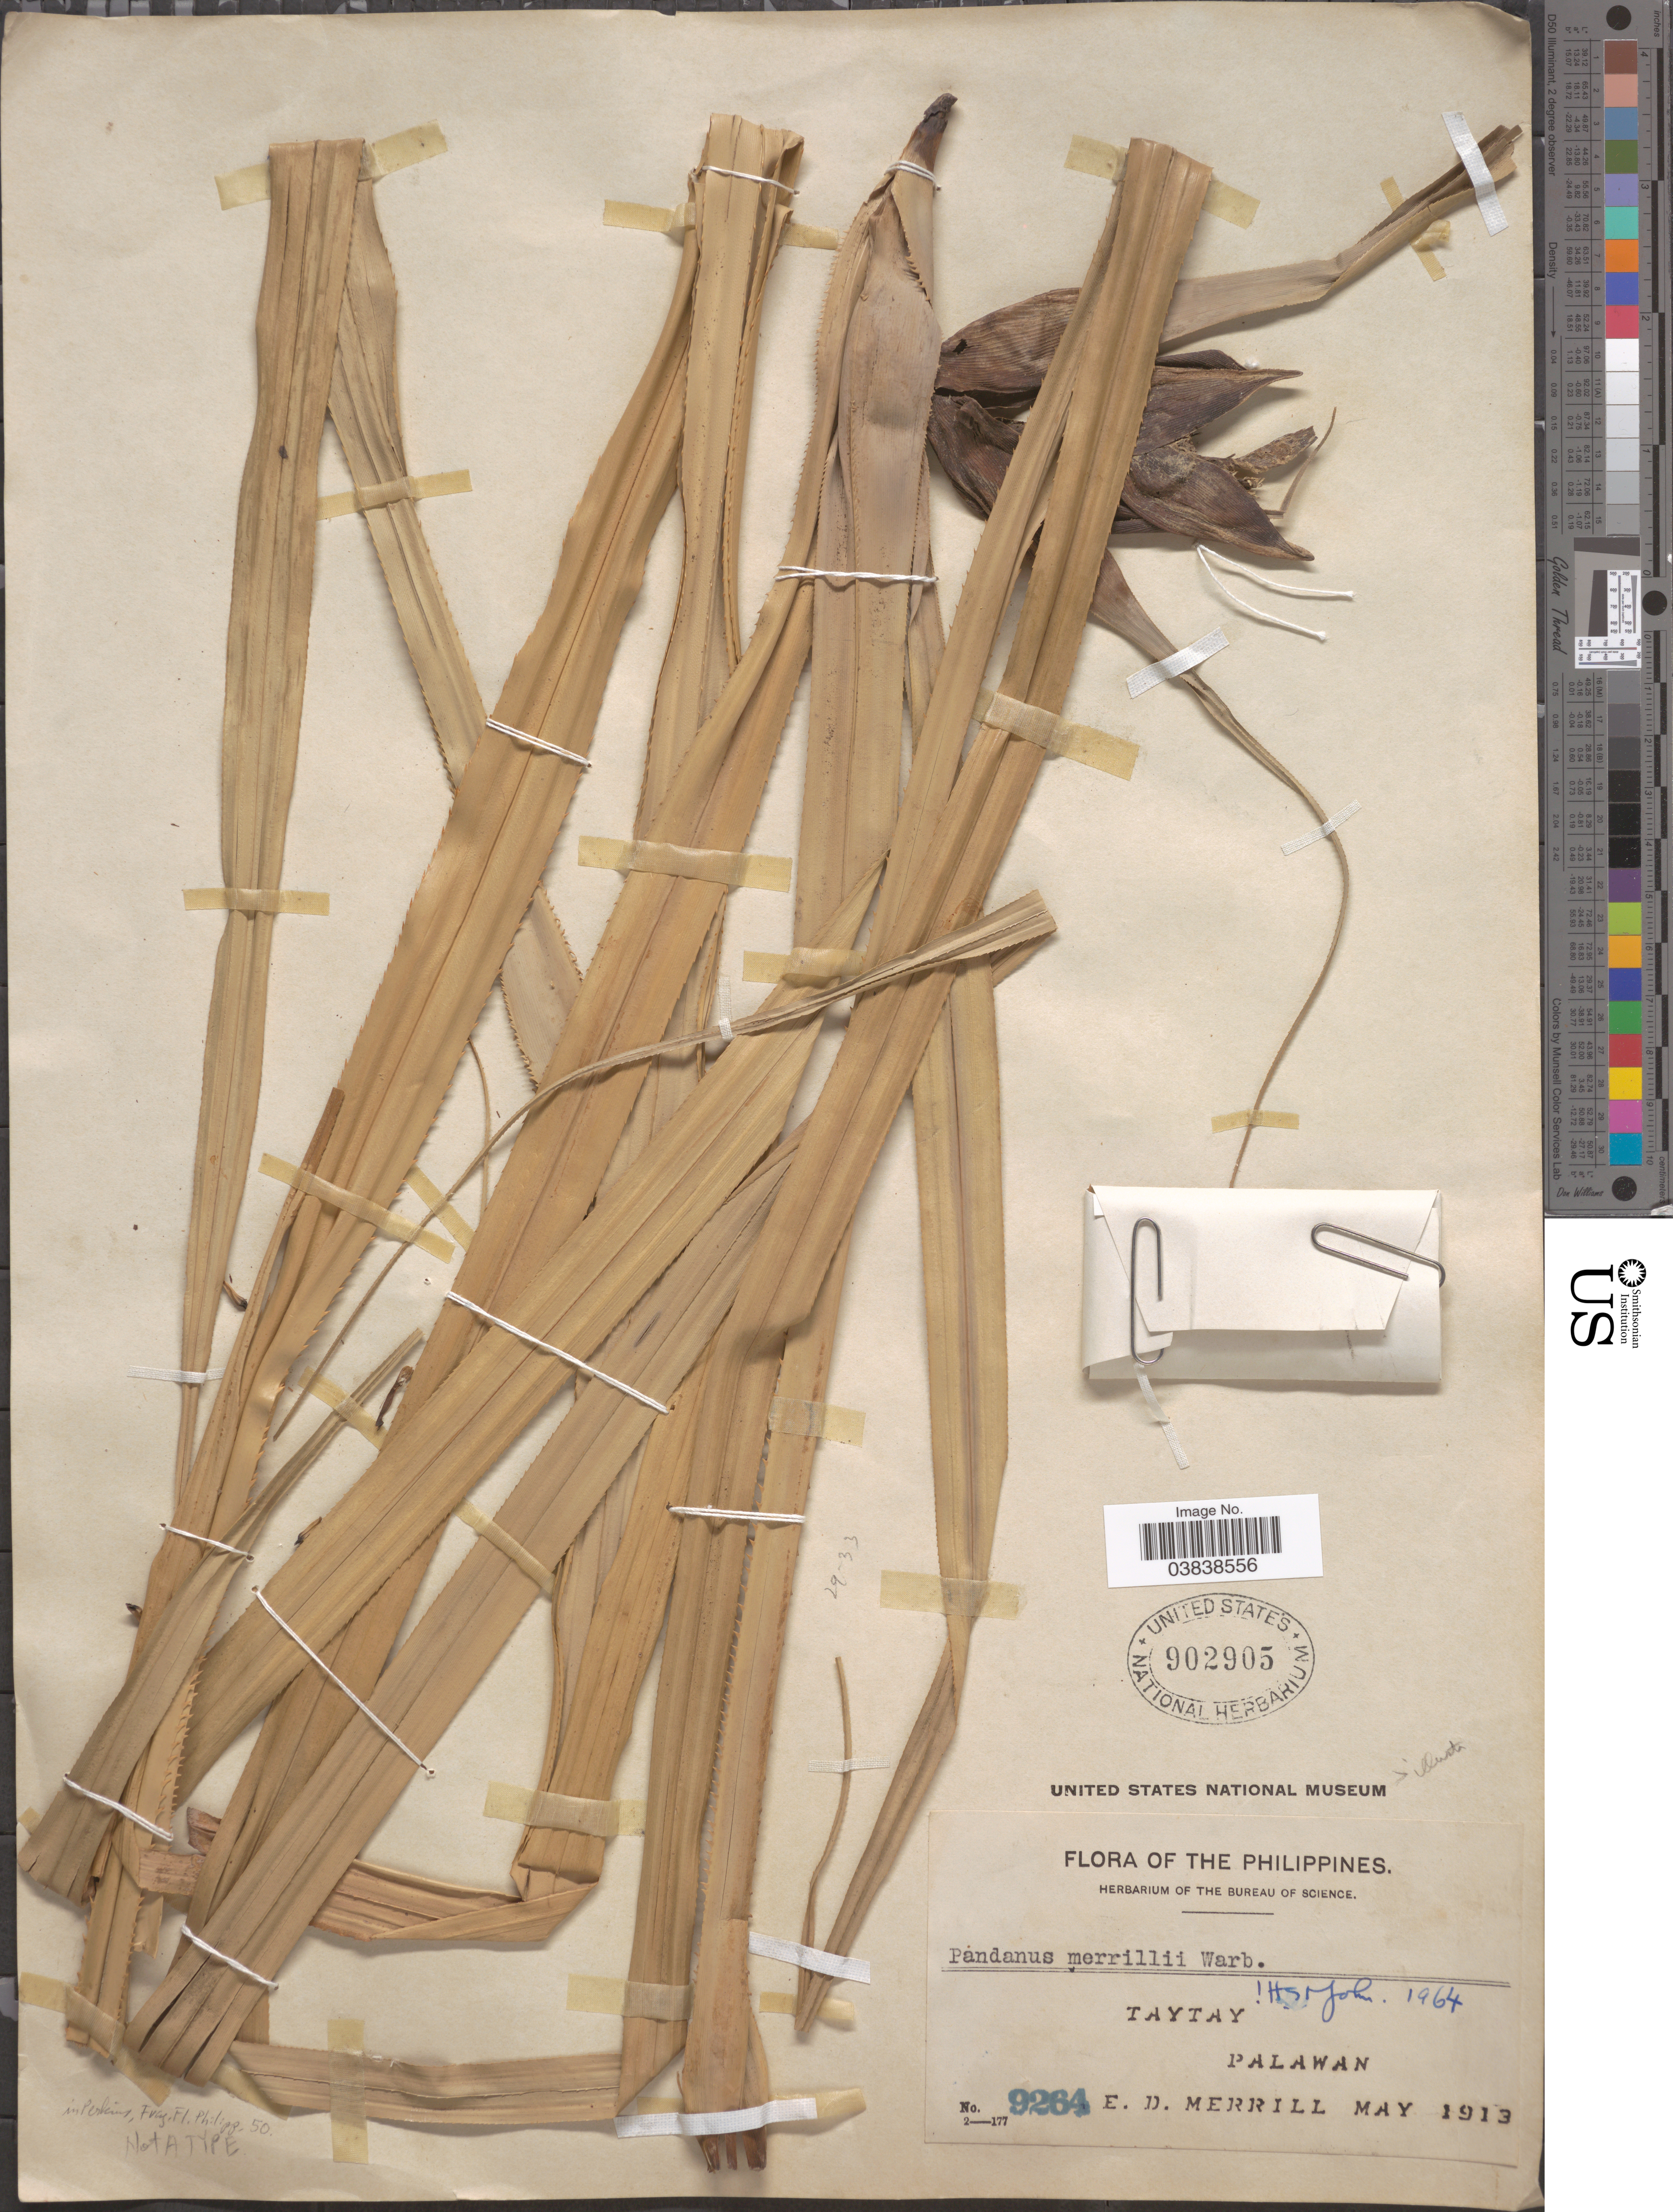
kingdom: Plantae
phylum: Tracheophyta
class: Liliopsida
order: Pandanales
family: Pandanaceae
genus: Pandanus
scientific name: Pandanus merrillii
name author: Warb. in Perkins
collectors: E. D. Merrill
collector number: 9264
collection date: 1913-05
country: Philippines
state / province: Mimaropa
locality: Taytay, Palawan.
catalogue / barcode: US 902905